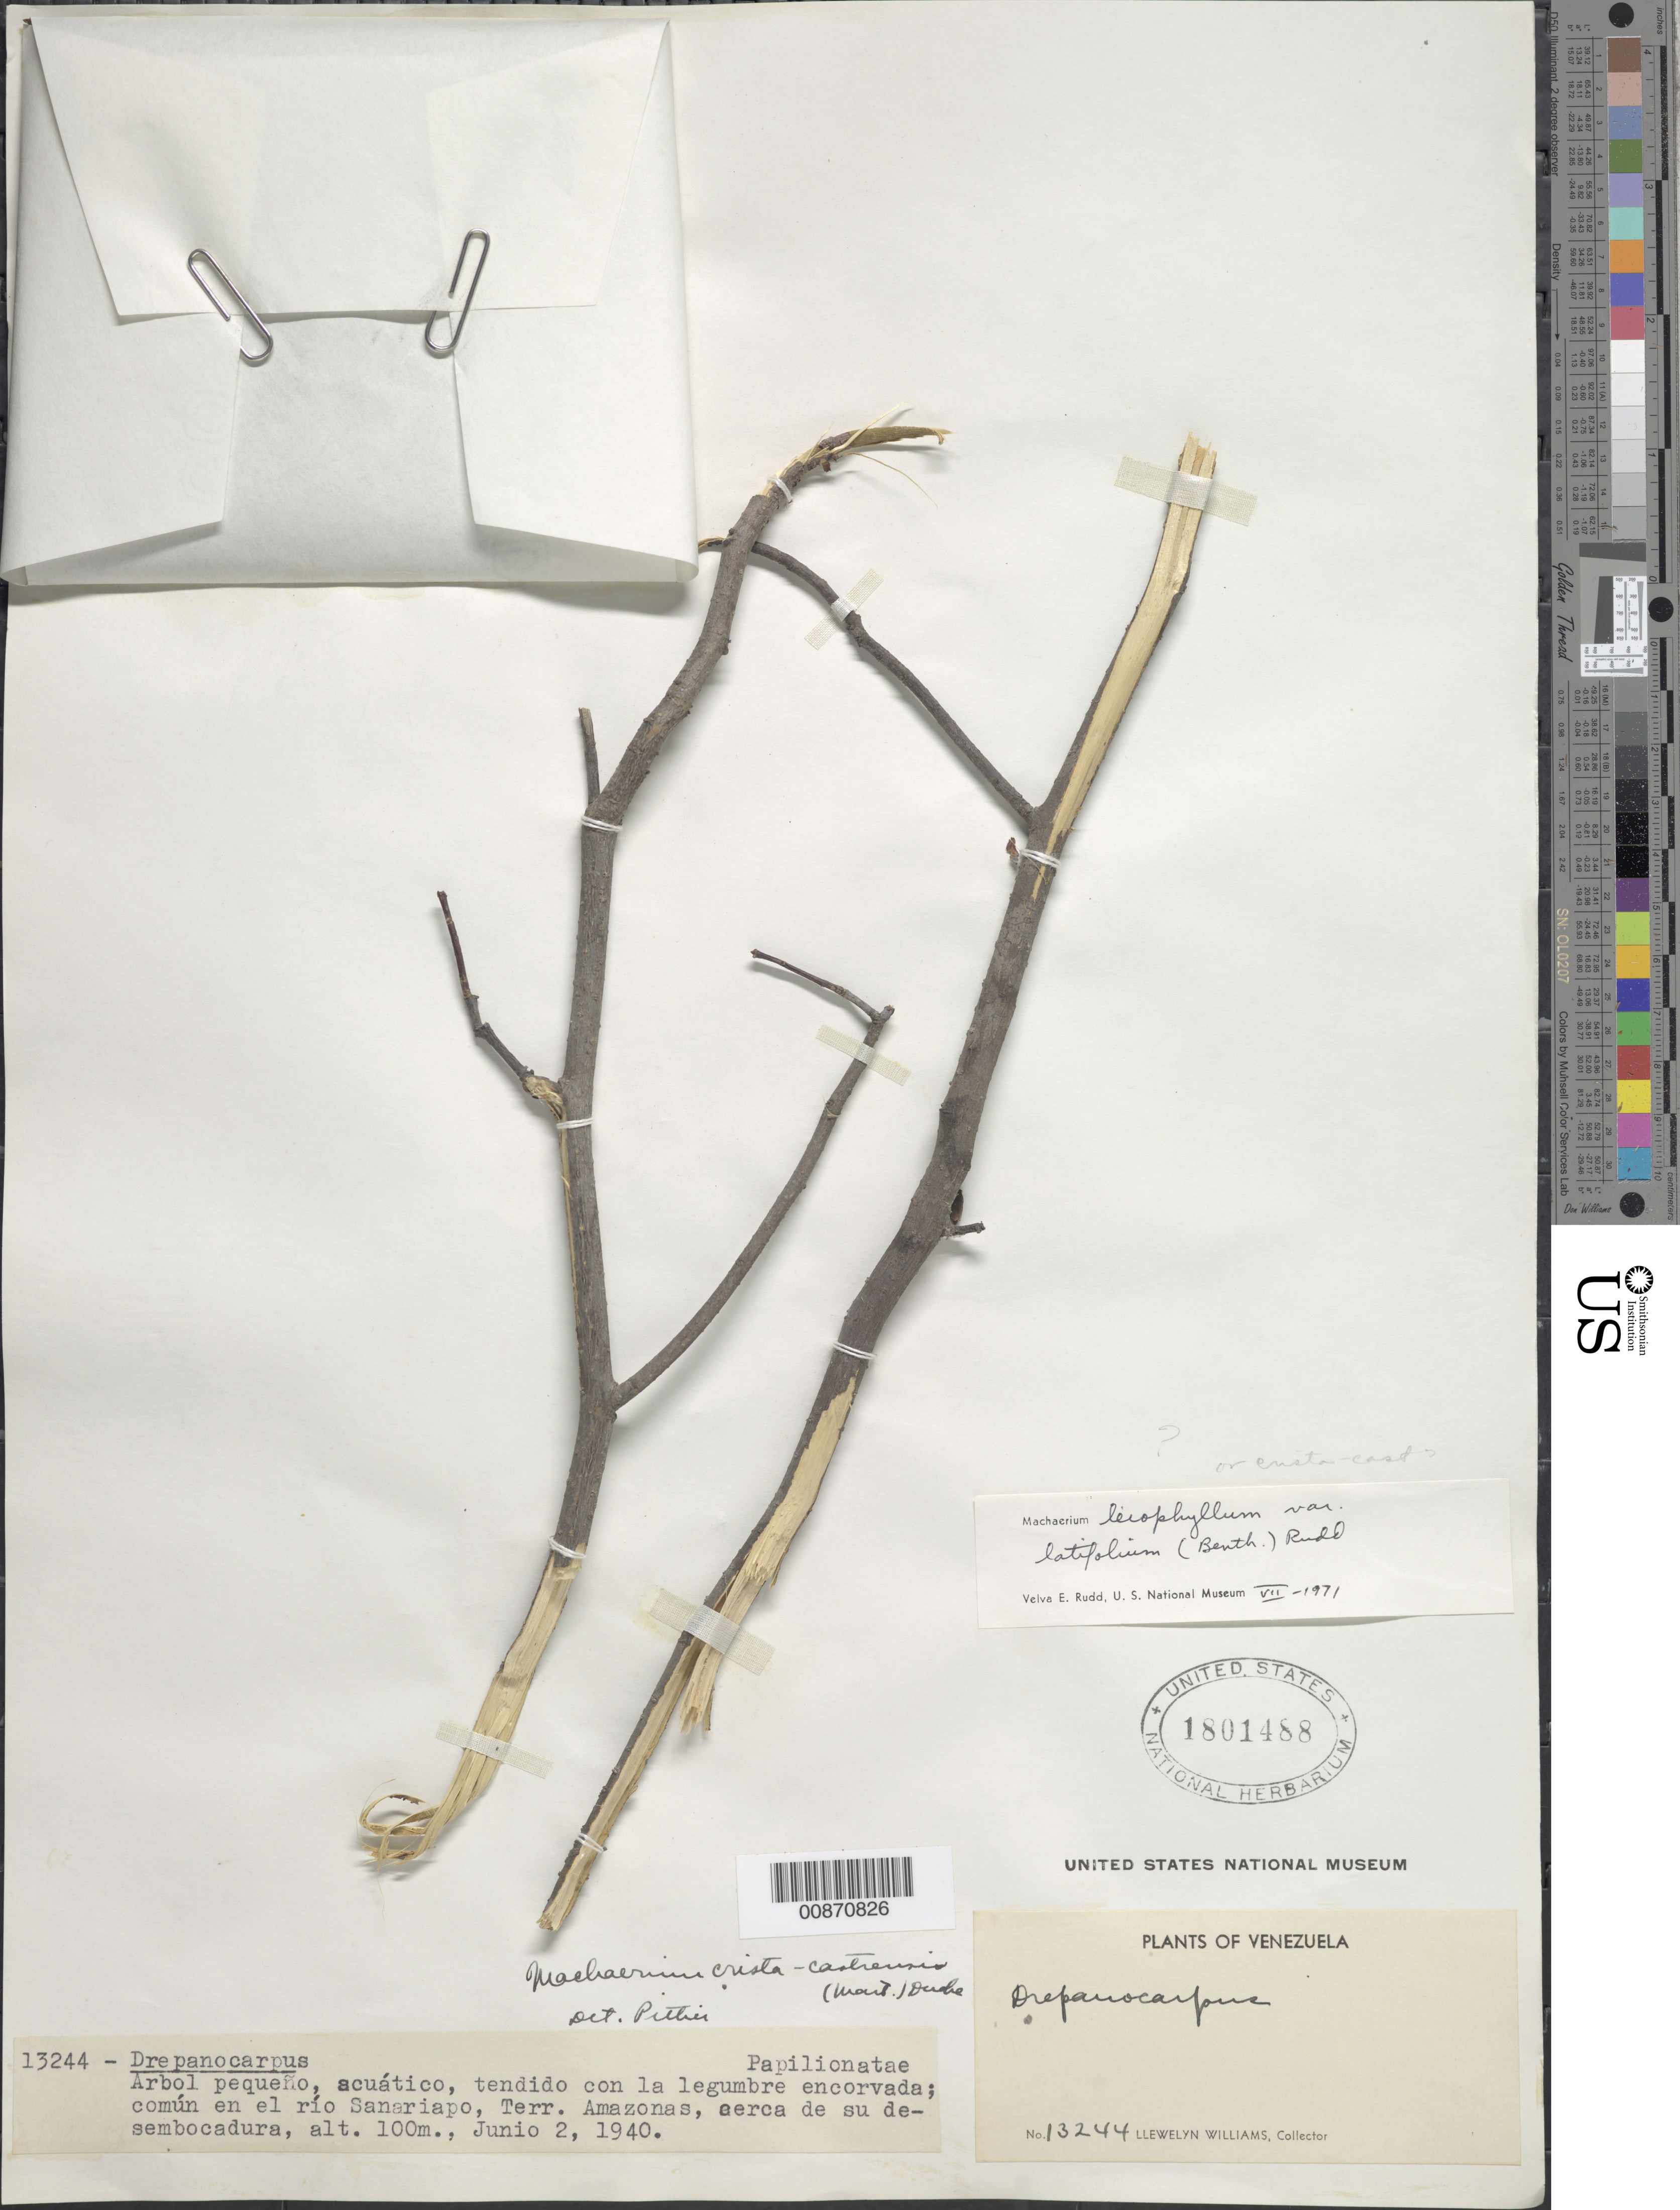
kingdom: Plantae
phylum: Tracheophyta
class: Magnoliopsida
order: Fabales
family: Fabaceae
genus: Machaerium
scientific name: Machaerium leiophyllum var. latifolium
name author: (Benth.) Rudd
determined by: Rudd, V. E.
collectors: Ll. Williams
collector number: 13244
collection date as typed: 2-Jun-40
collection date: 1940-06-02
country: Venezuela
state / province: Amazonas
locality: Río Sanariapo, cerca de su desembocadura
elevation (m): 100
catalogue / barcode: US 1801488